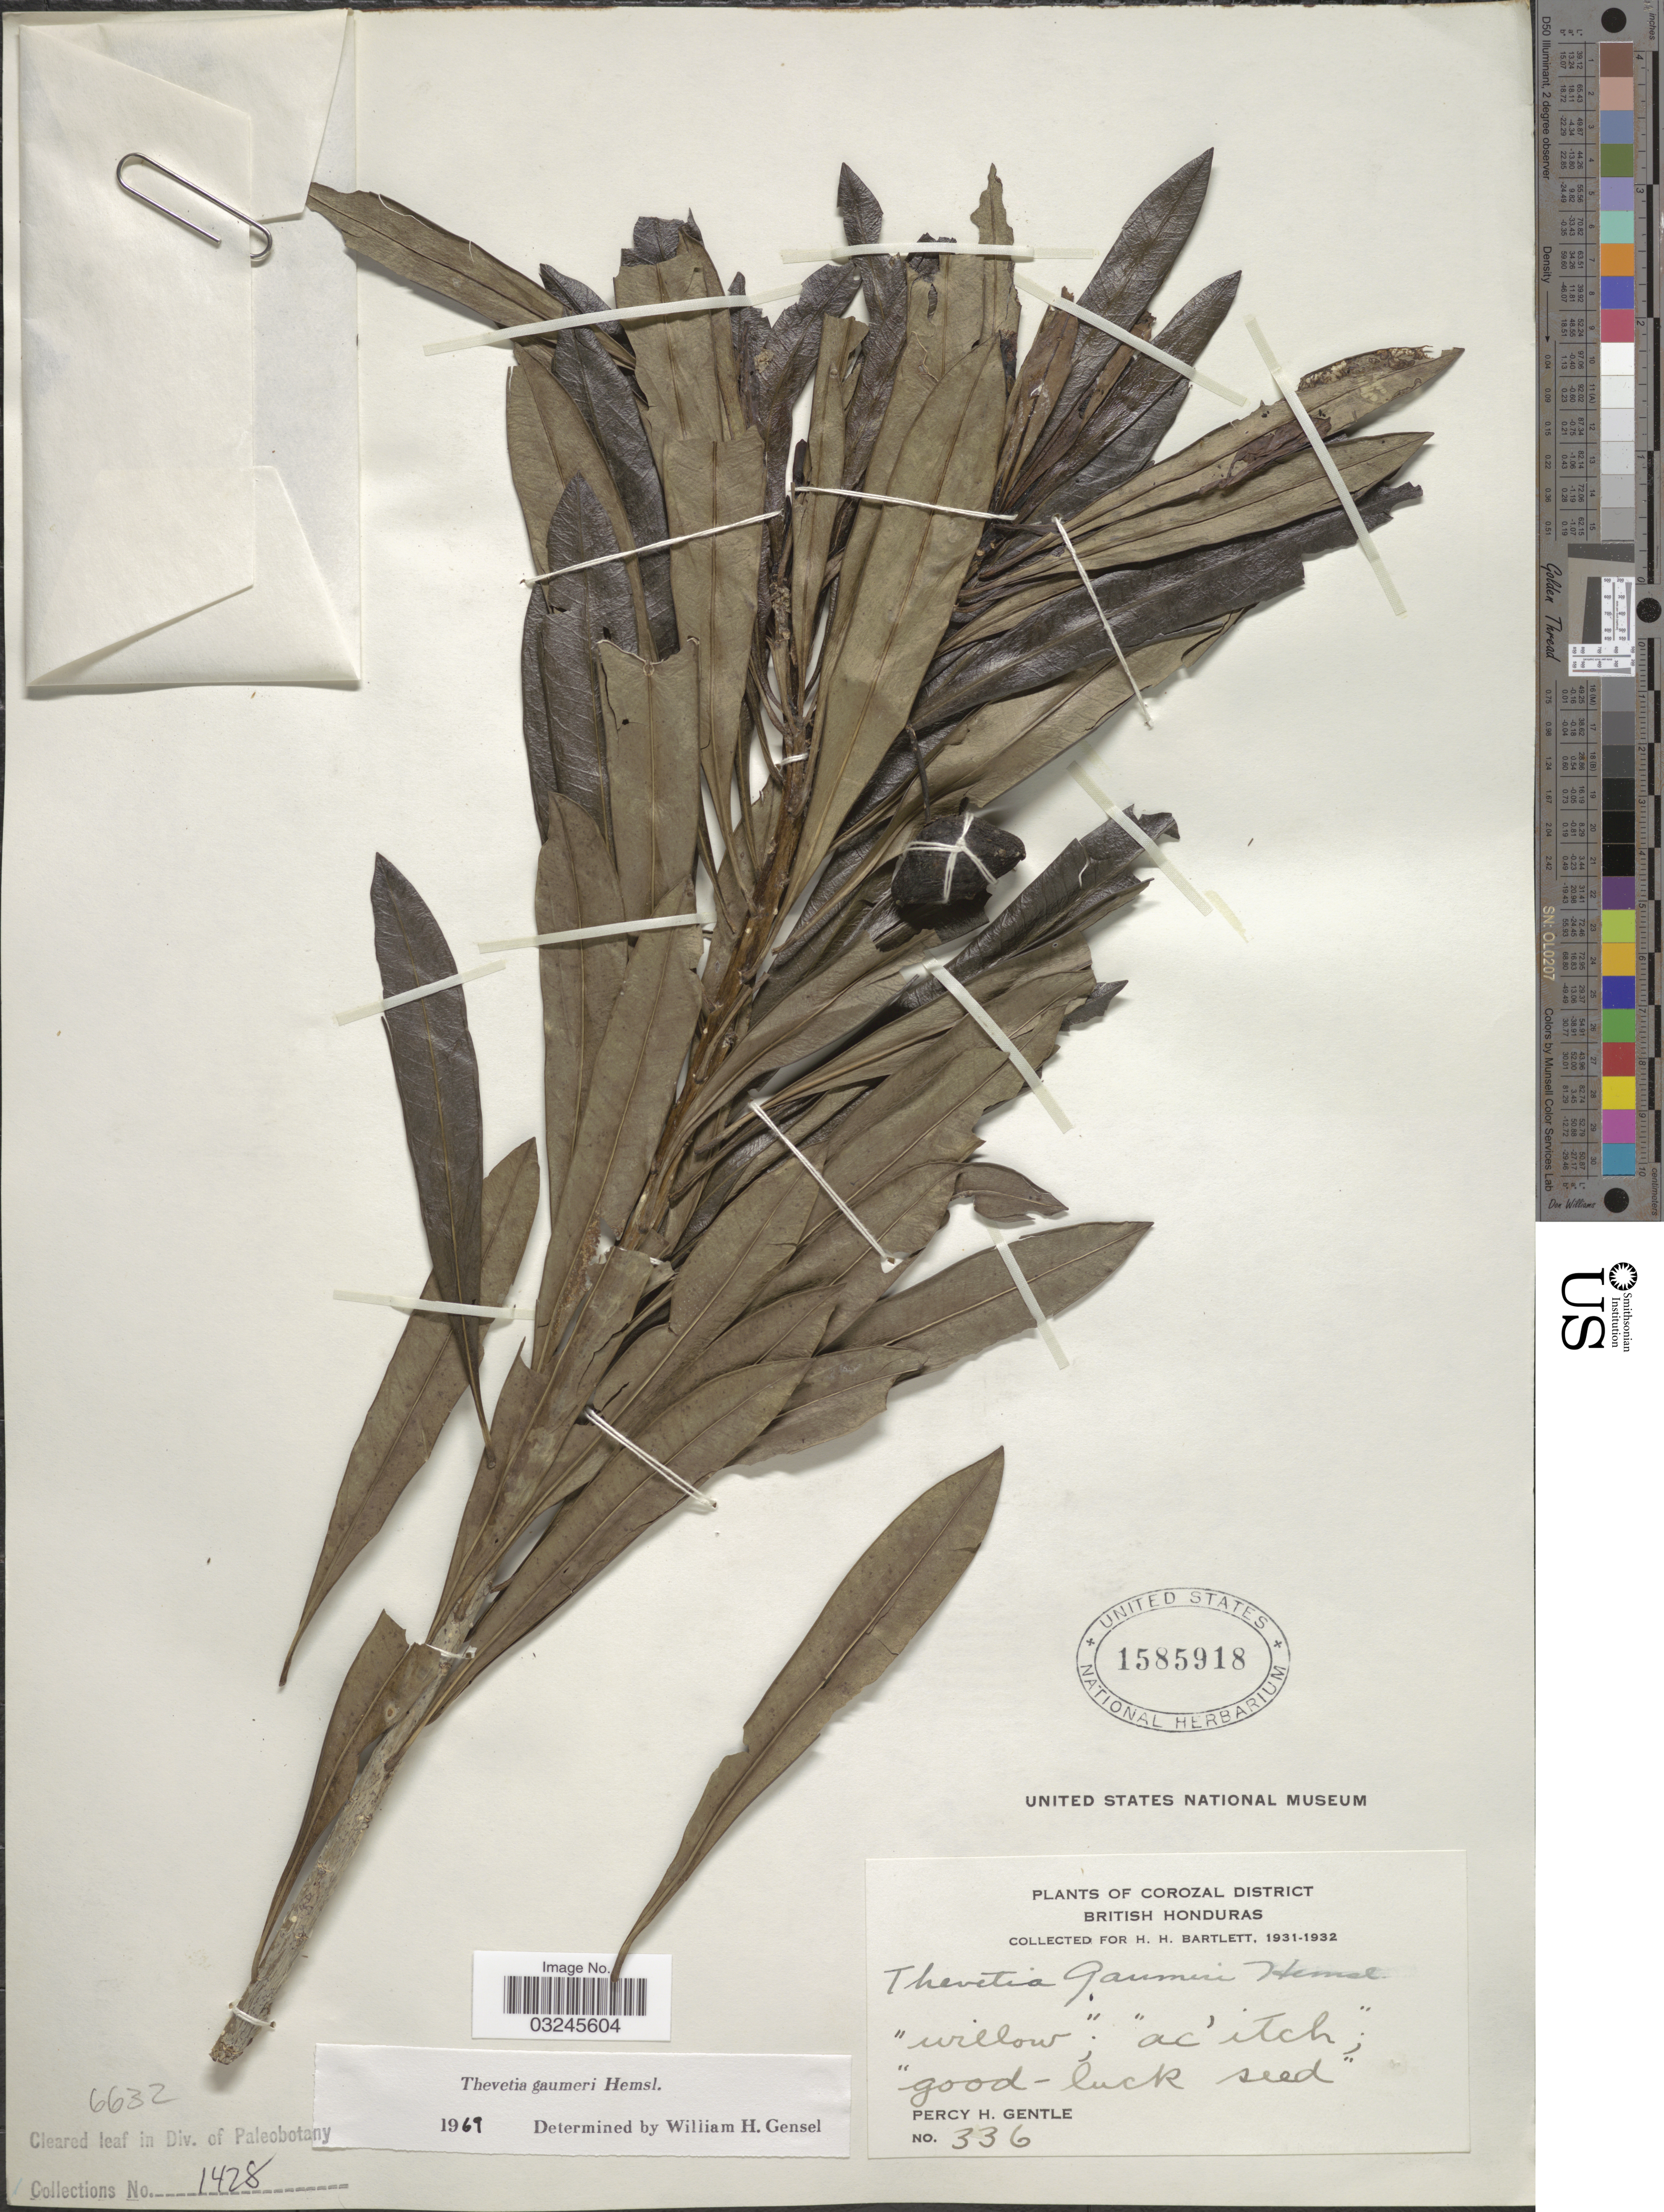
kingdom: Plantae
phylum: Tracheophyta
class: Magnoliopsida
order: Gentianales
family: Apocynaceae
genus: Thevetia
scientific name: Thevetia gaumeri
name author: Hemsl.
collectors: P. H. Gentle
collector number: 336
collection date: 1931/1932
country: Belize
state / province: Corozal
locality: Corozal District. British Honduras.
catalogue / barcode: US 1585918